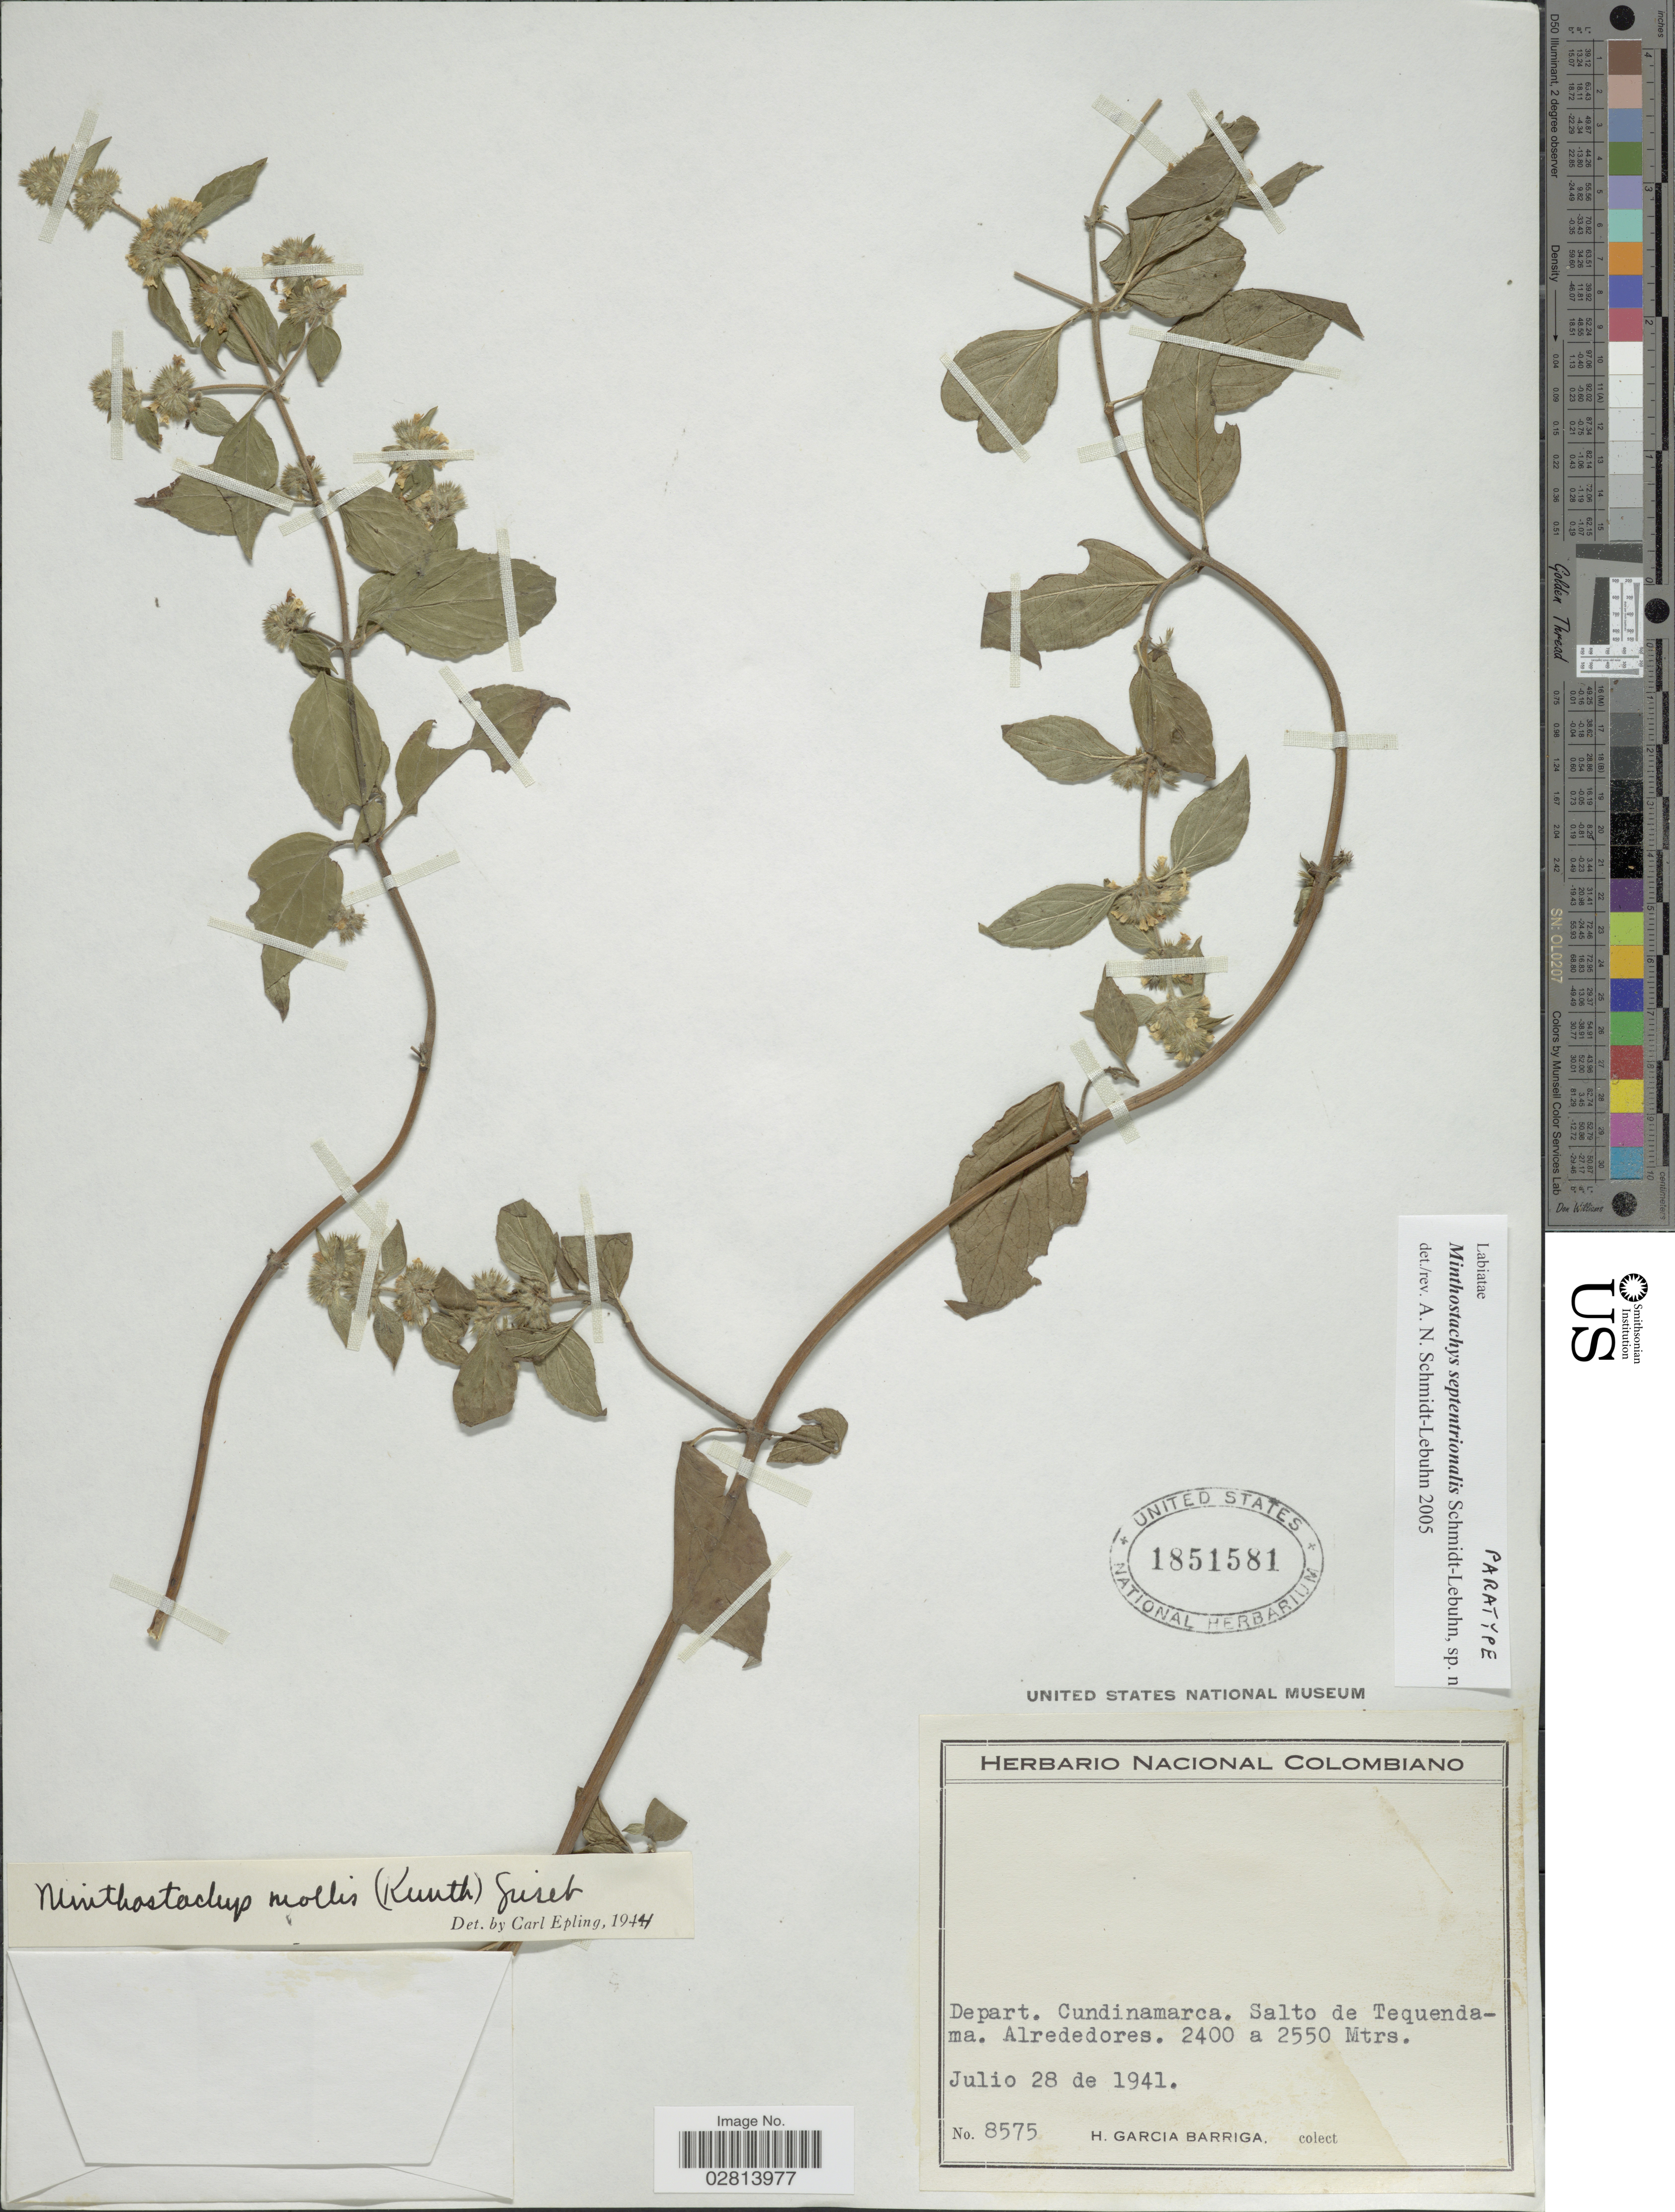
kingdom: Plantae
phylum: Tracheophyta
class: Magnoliopsida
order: Lamiales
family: Lamiaceae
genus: Minthostachys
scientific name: Minthostachys septentrionalis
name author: Schmidt-Leb.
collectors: H. García Barriga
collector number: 8575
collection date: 1941-07-28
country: Colombia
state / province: Cundinamarca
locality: Depart. Cundinamarca, Salto de Tequendama, Alrededores.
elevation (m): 2400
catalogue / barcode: US 1851581